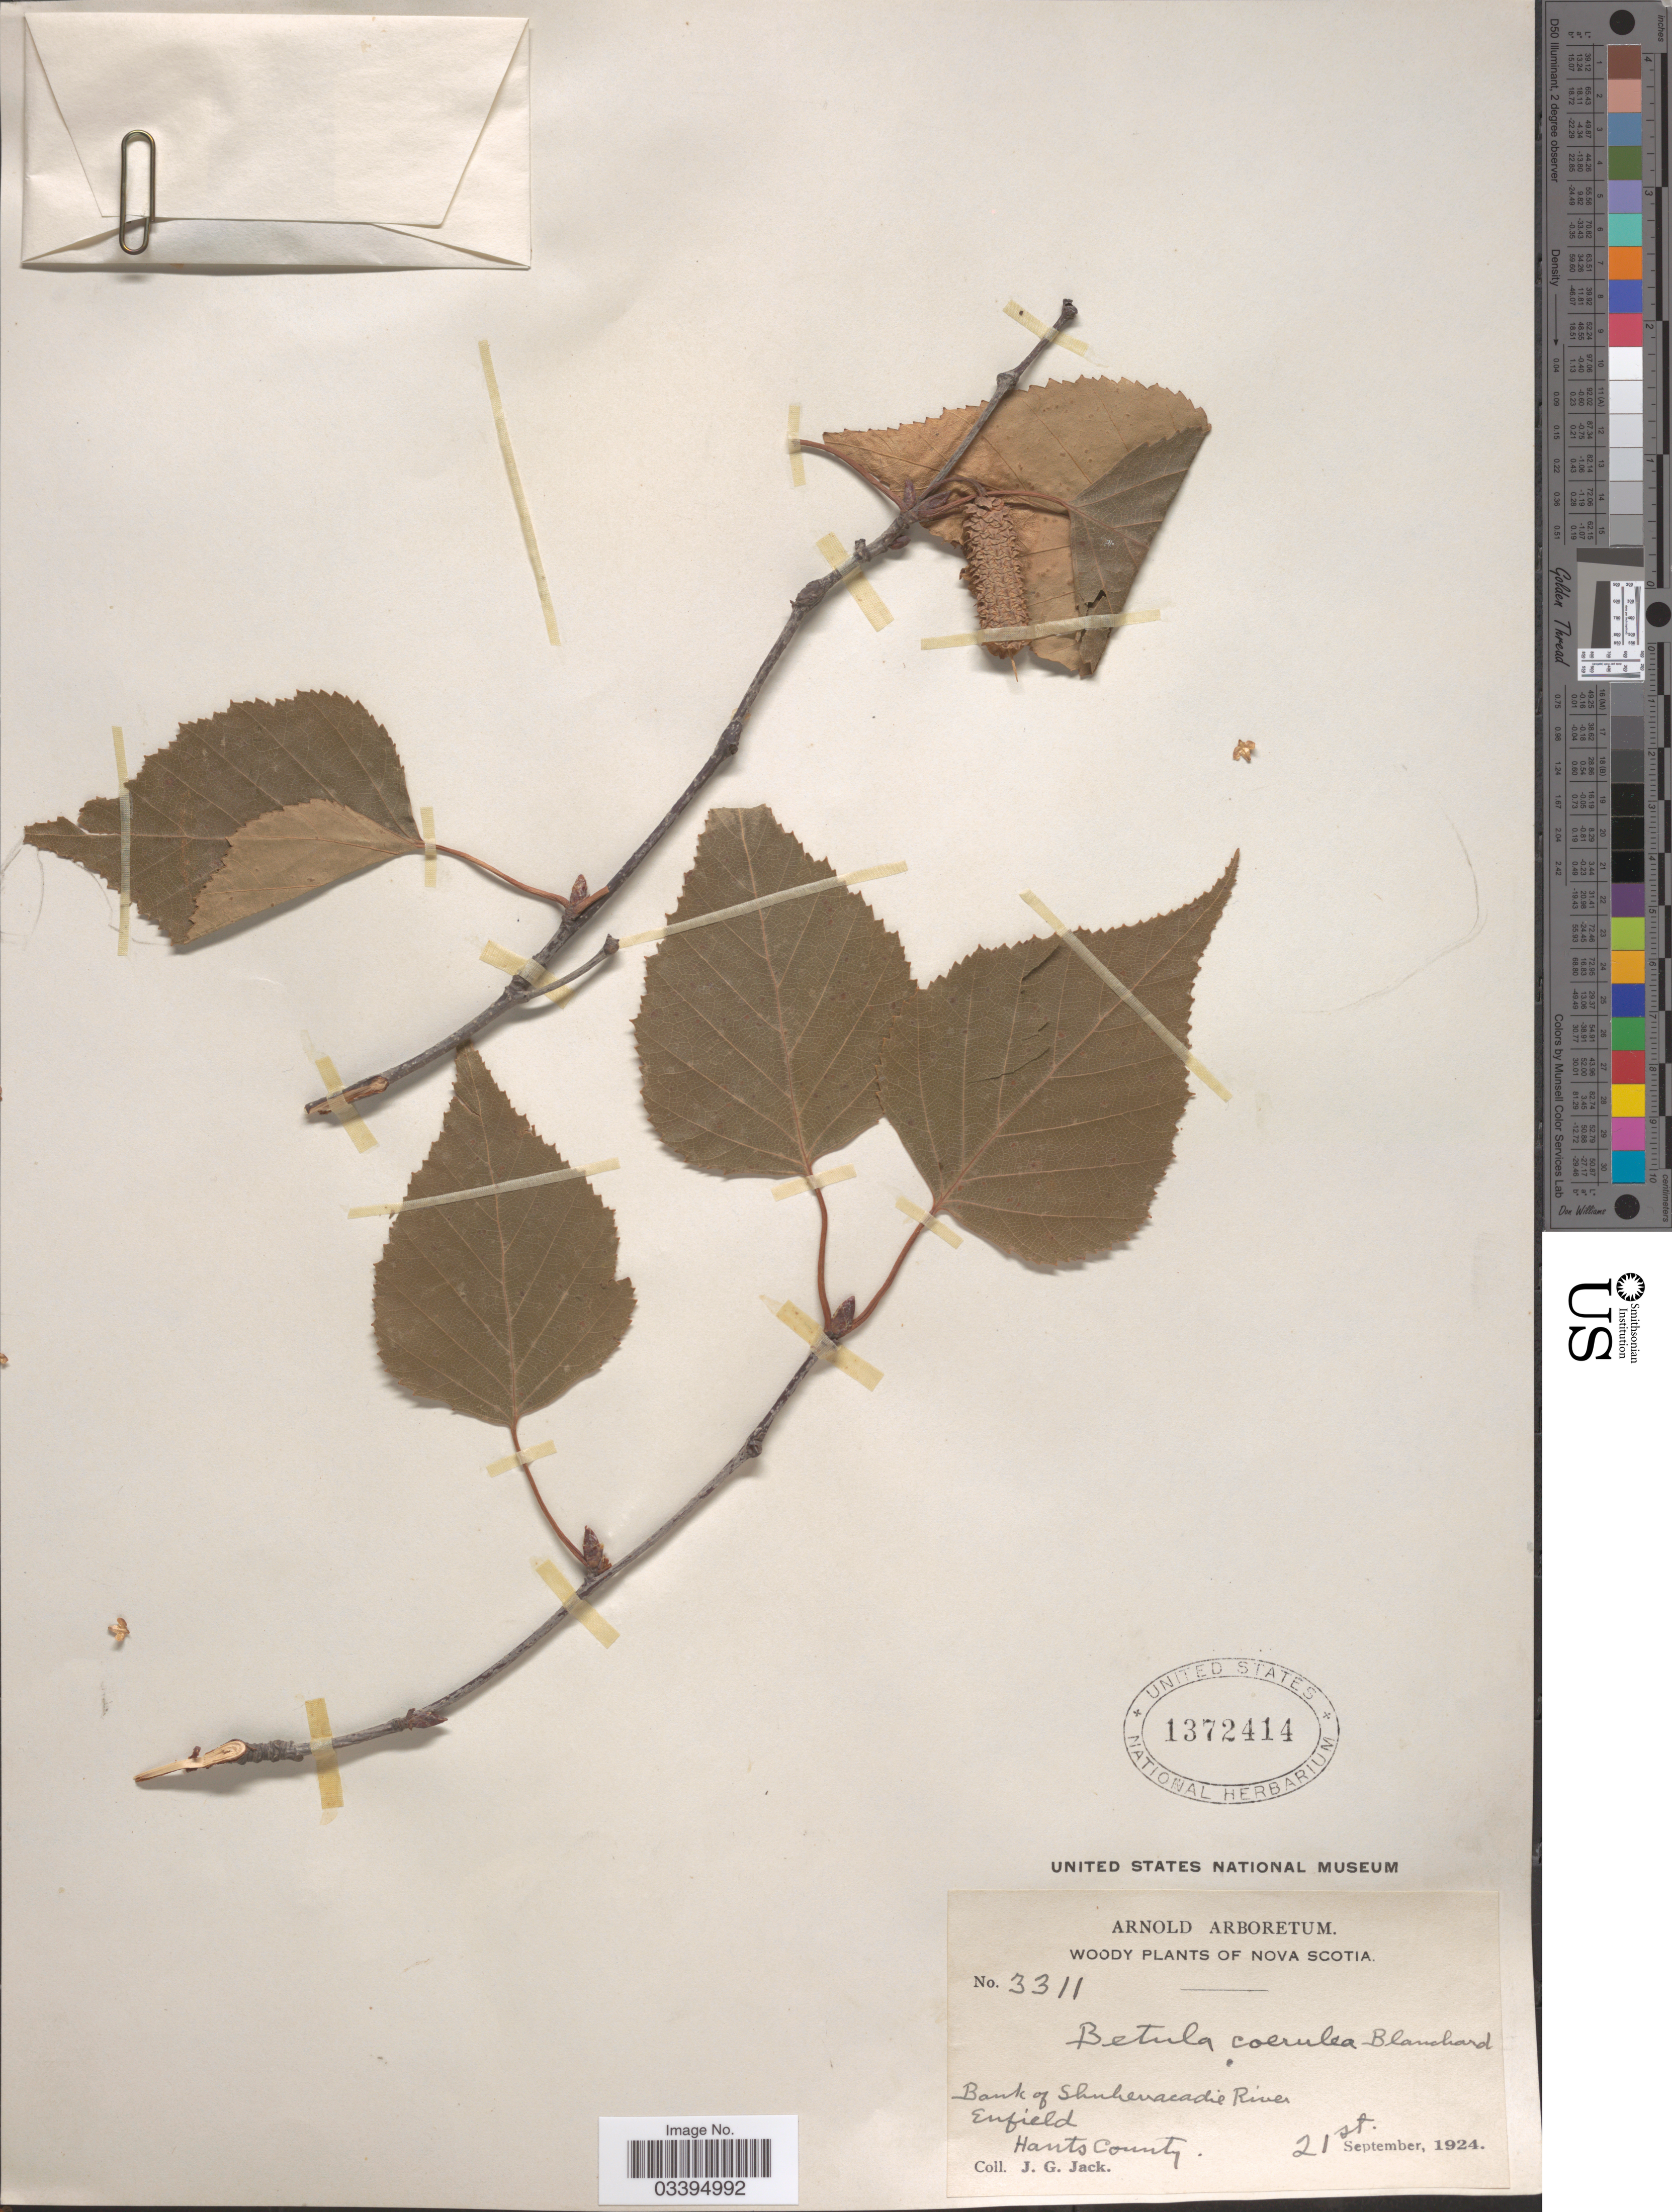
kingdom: Plantae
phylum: Tracheophyta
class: Magnoliopsida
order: Fagales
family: Betulaceae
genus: Betula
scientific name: Betula caerulea-grandis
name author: Blanch.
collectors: J. G. Jack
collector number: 3311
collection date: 1924-09-21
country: Canada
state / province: Nova Scotia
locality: Bank of Shubenacadie River. Enfield. Hants County.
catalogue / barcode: US 1372414